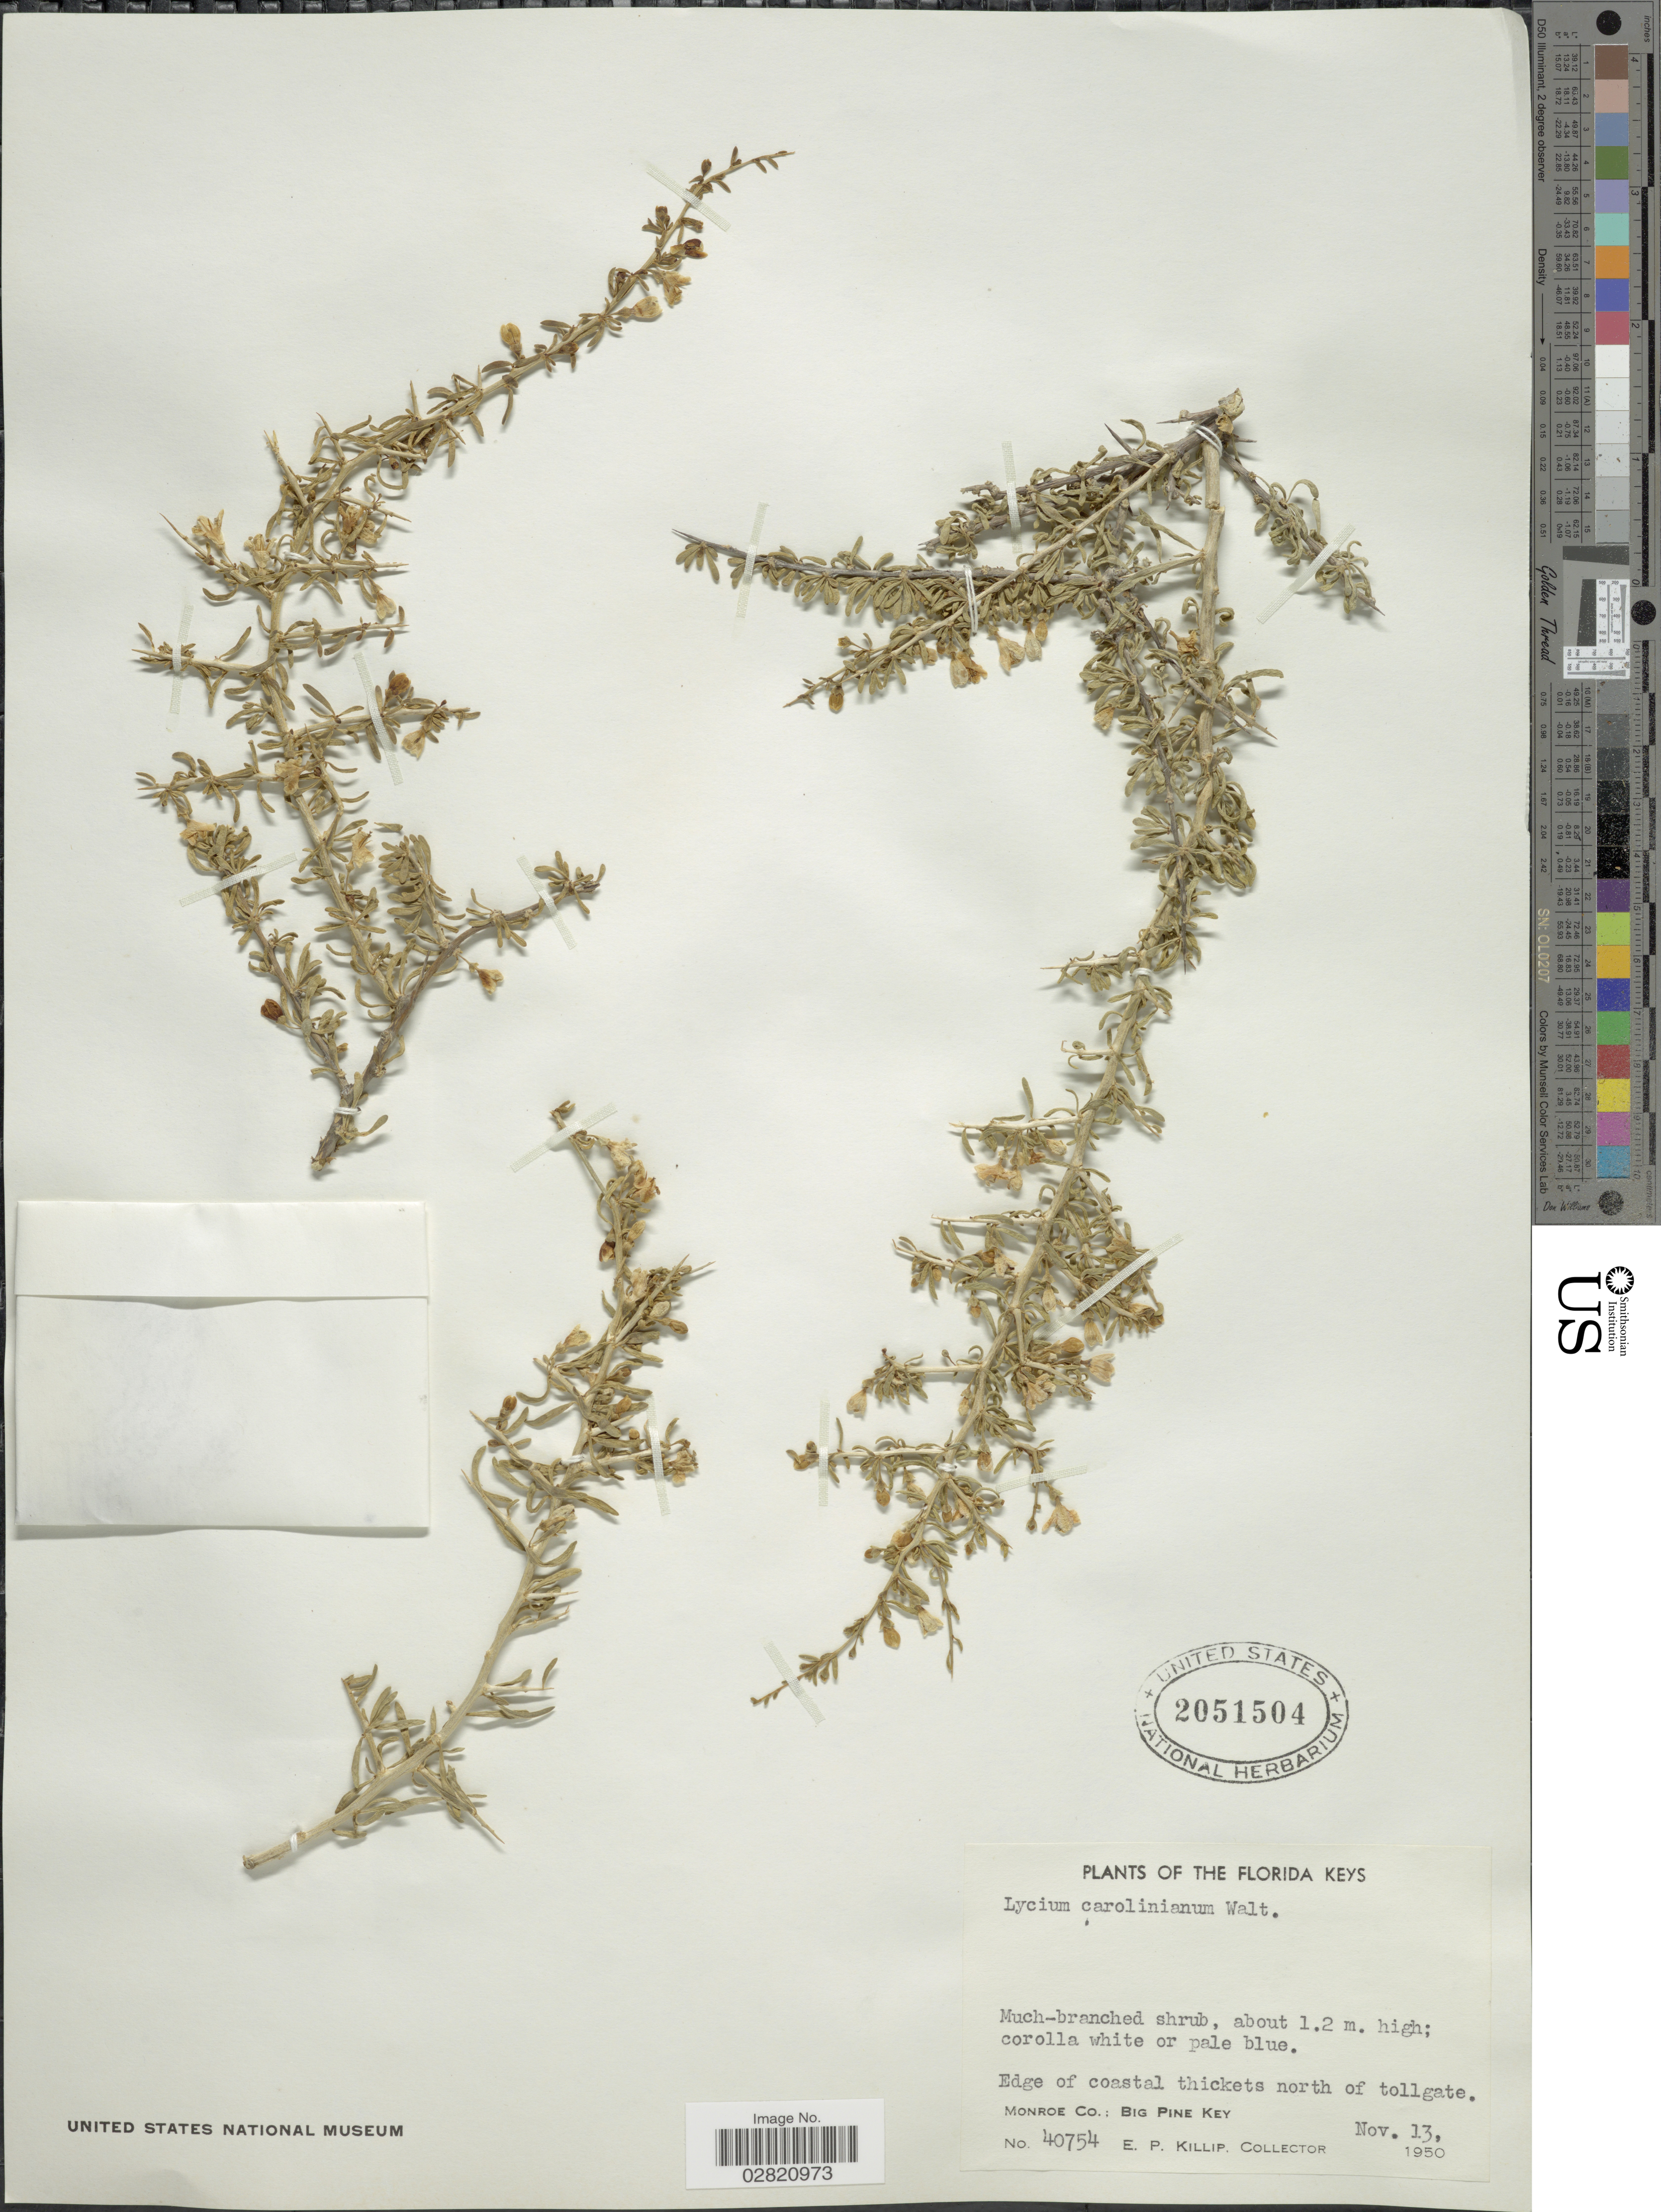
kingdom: Plantae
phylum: Tracheophyta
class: Magnoliopsida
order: Solanales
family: Solanaceae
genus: Lycium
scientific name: Lycium carolinianum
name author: Walter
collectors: E. P. Killip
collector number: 40754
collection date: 1950-11-13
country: United States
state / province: Florida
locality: The Florida Keys, Monroe Co.: Big Pine Key.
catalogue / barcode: US 2051504